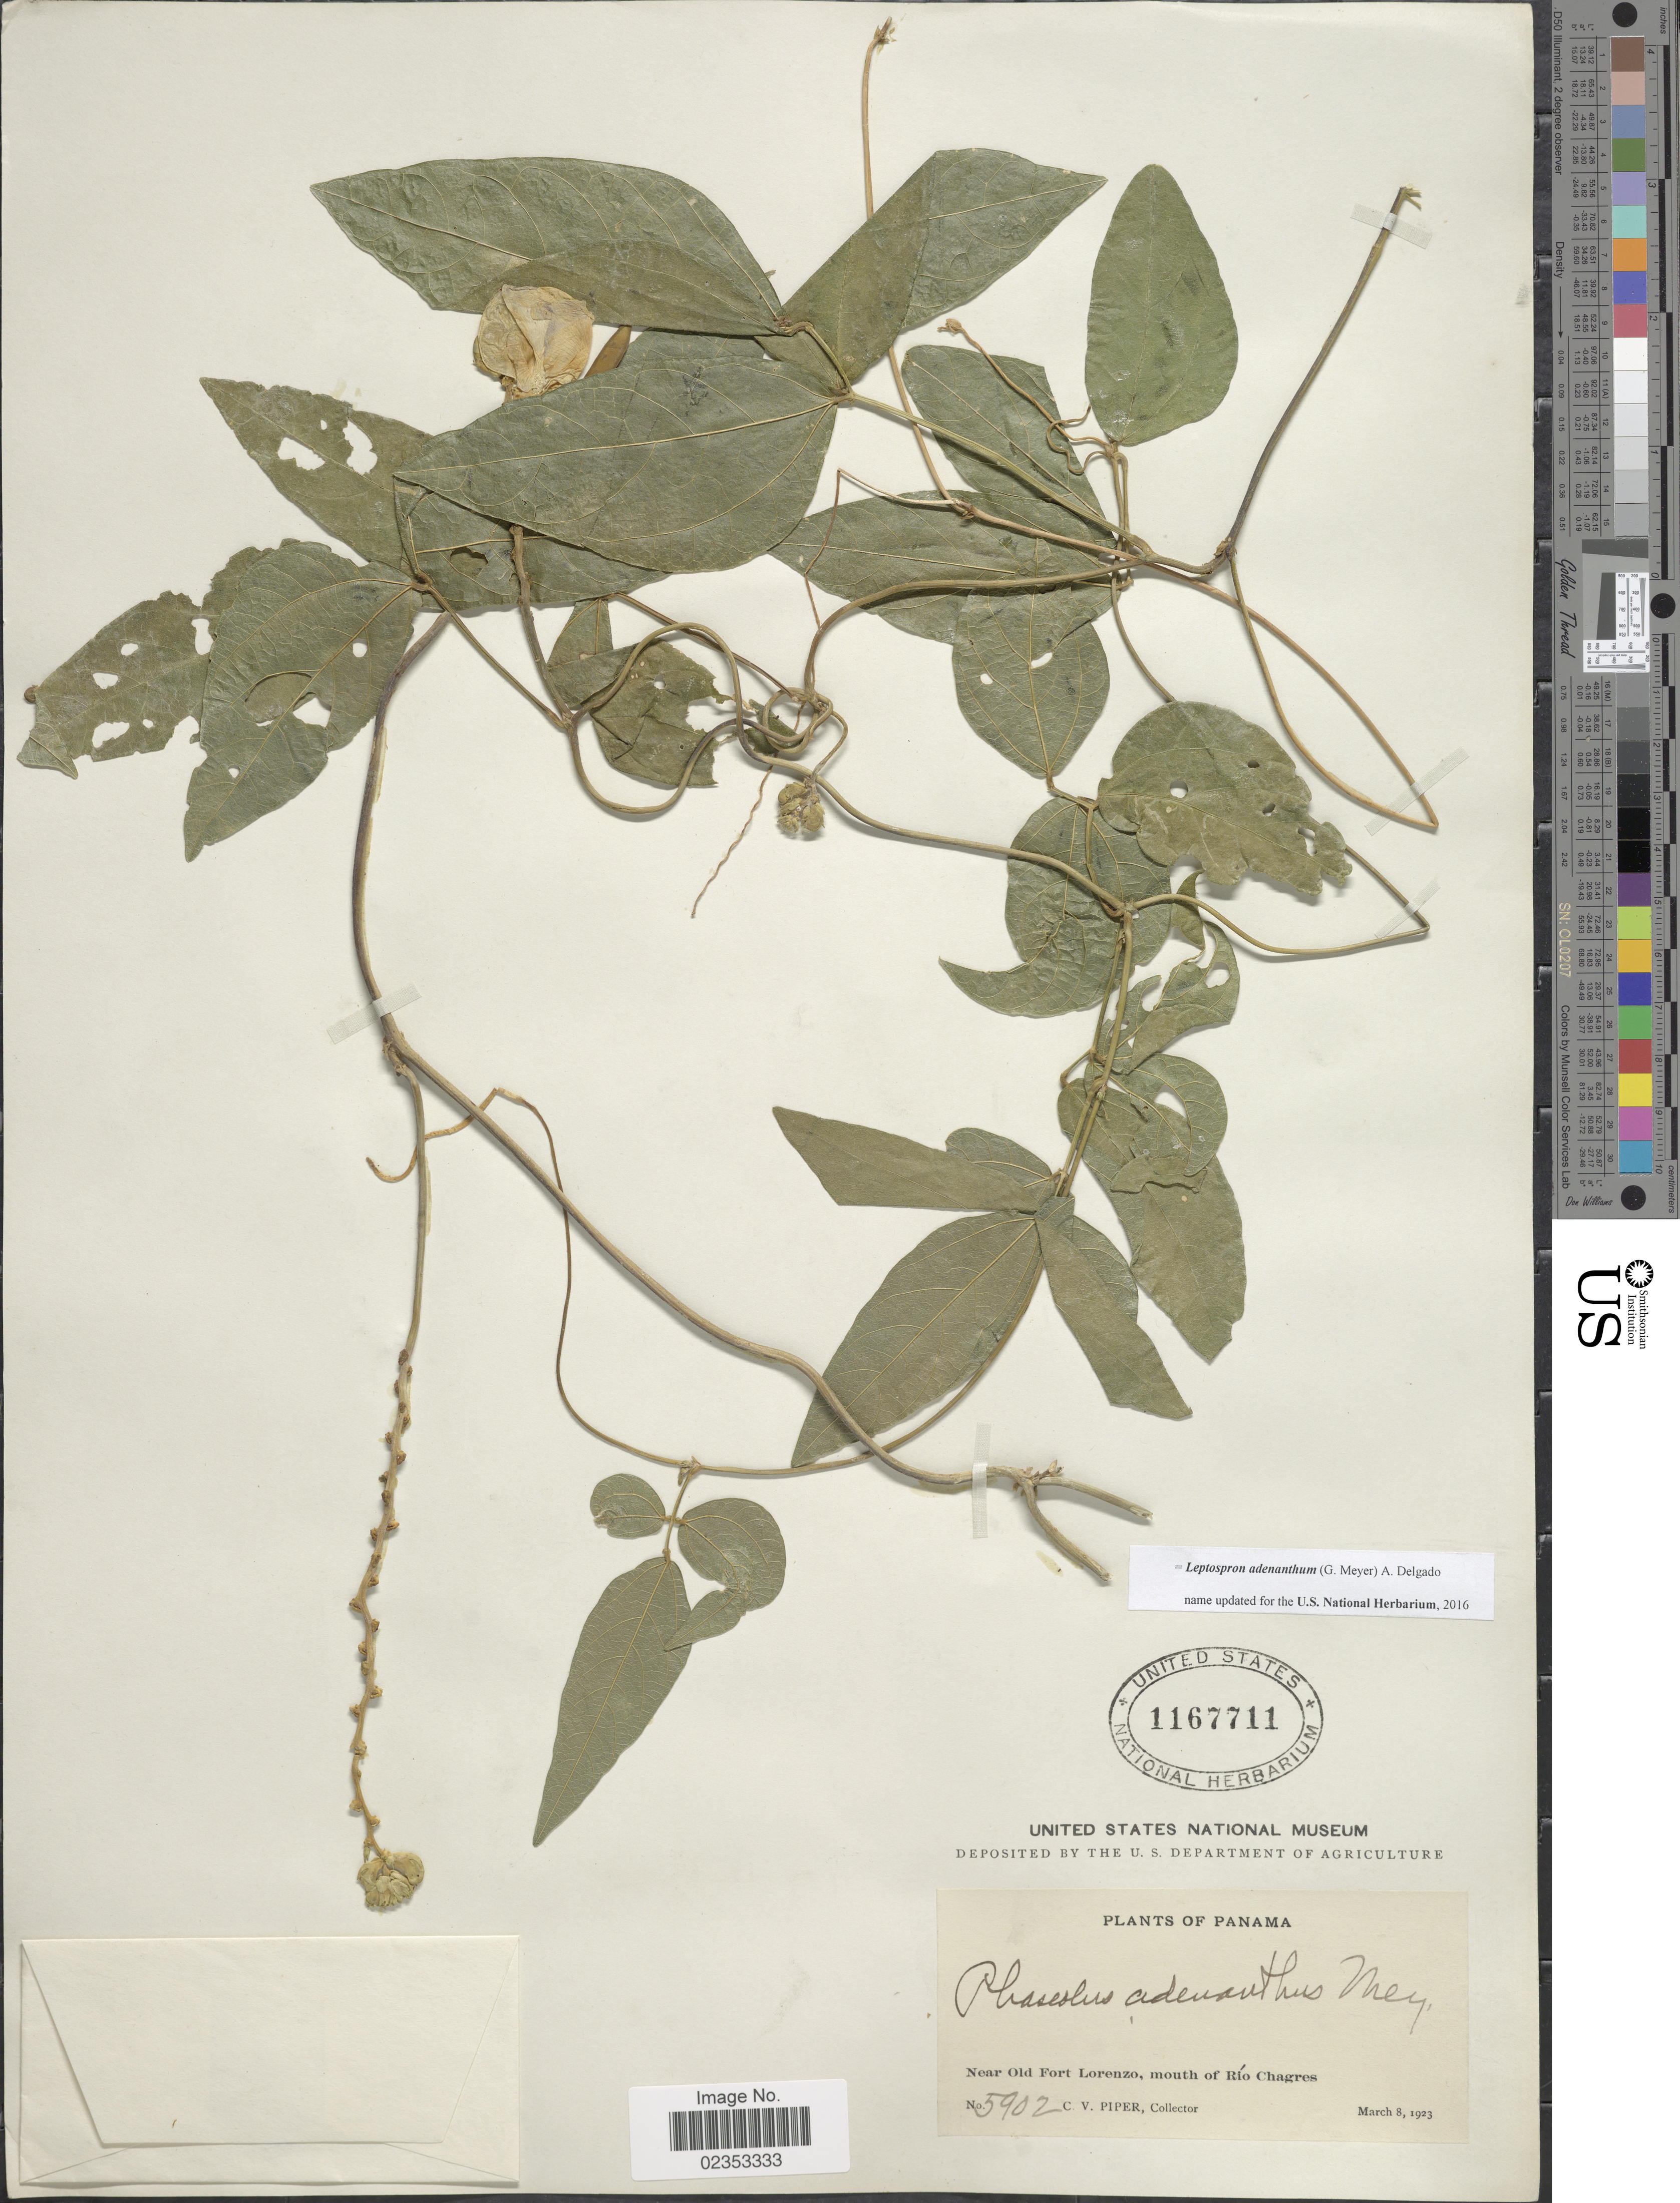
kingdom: Plantae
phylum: Tracheophyta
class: Magnoliopsida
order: Fabales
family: Fabaceae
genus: Leptospron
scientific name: Leptospron adenanthum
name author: (G. Mey.) A. Delgado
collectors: C. V. Piper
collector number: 5902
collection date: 1923-03-08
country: Panama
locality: Near Old Fort Lorenzo, mouth of Rio Chagres.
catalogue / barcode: US 1167711